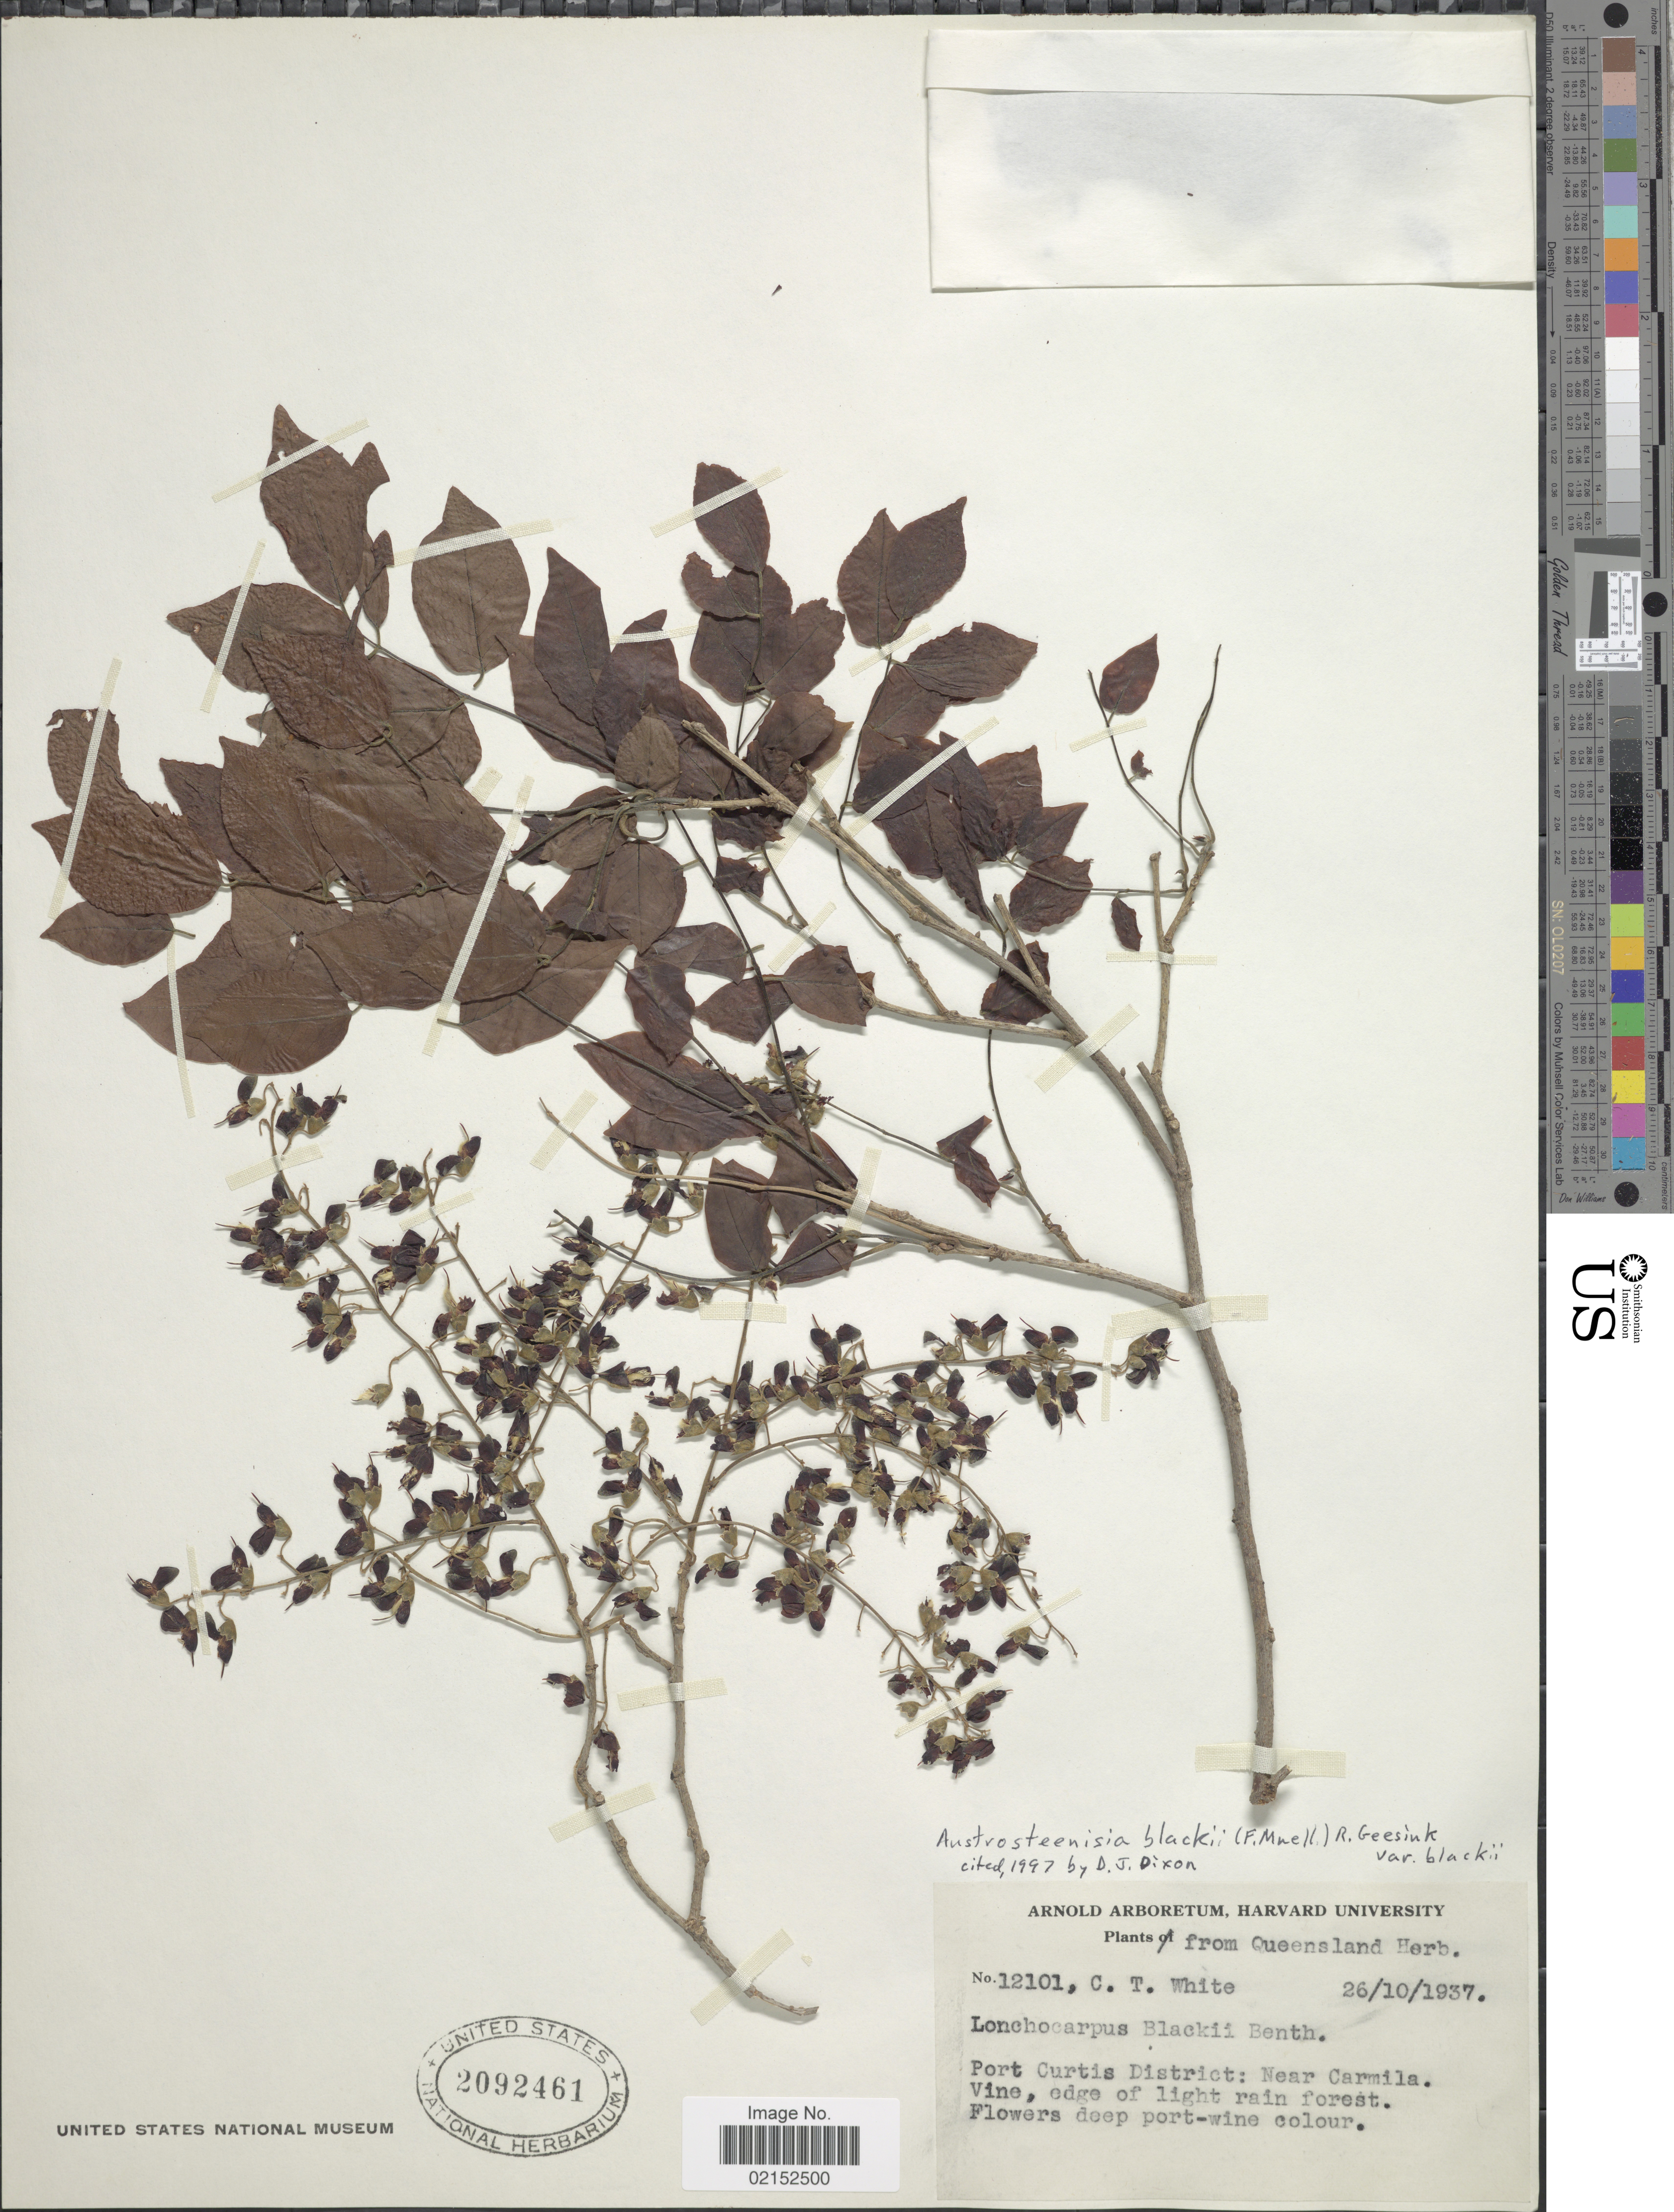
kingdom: Plantae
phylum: Tracheophyta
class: Magnoliopsida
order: Fabales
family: Fabaceae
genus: Austrosteenisia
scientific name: Austrosteenisia blackii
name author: (F. Muell.) R. Geesink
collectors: C. T. White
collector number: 12101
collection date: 1937-10-26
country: Australia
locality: Port Curtis District: near Carmila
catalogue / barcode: US 2092461